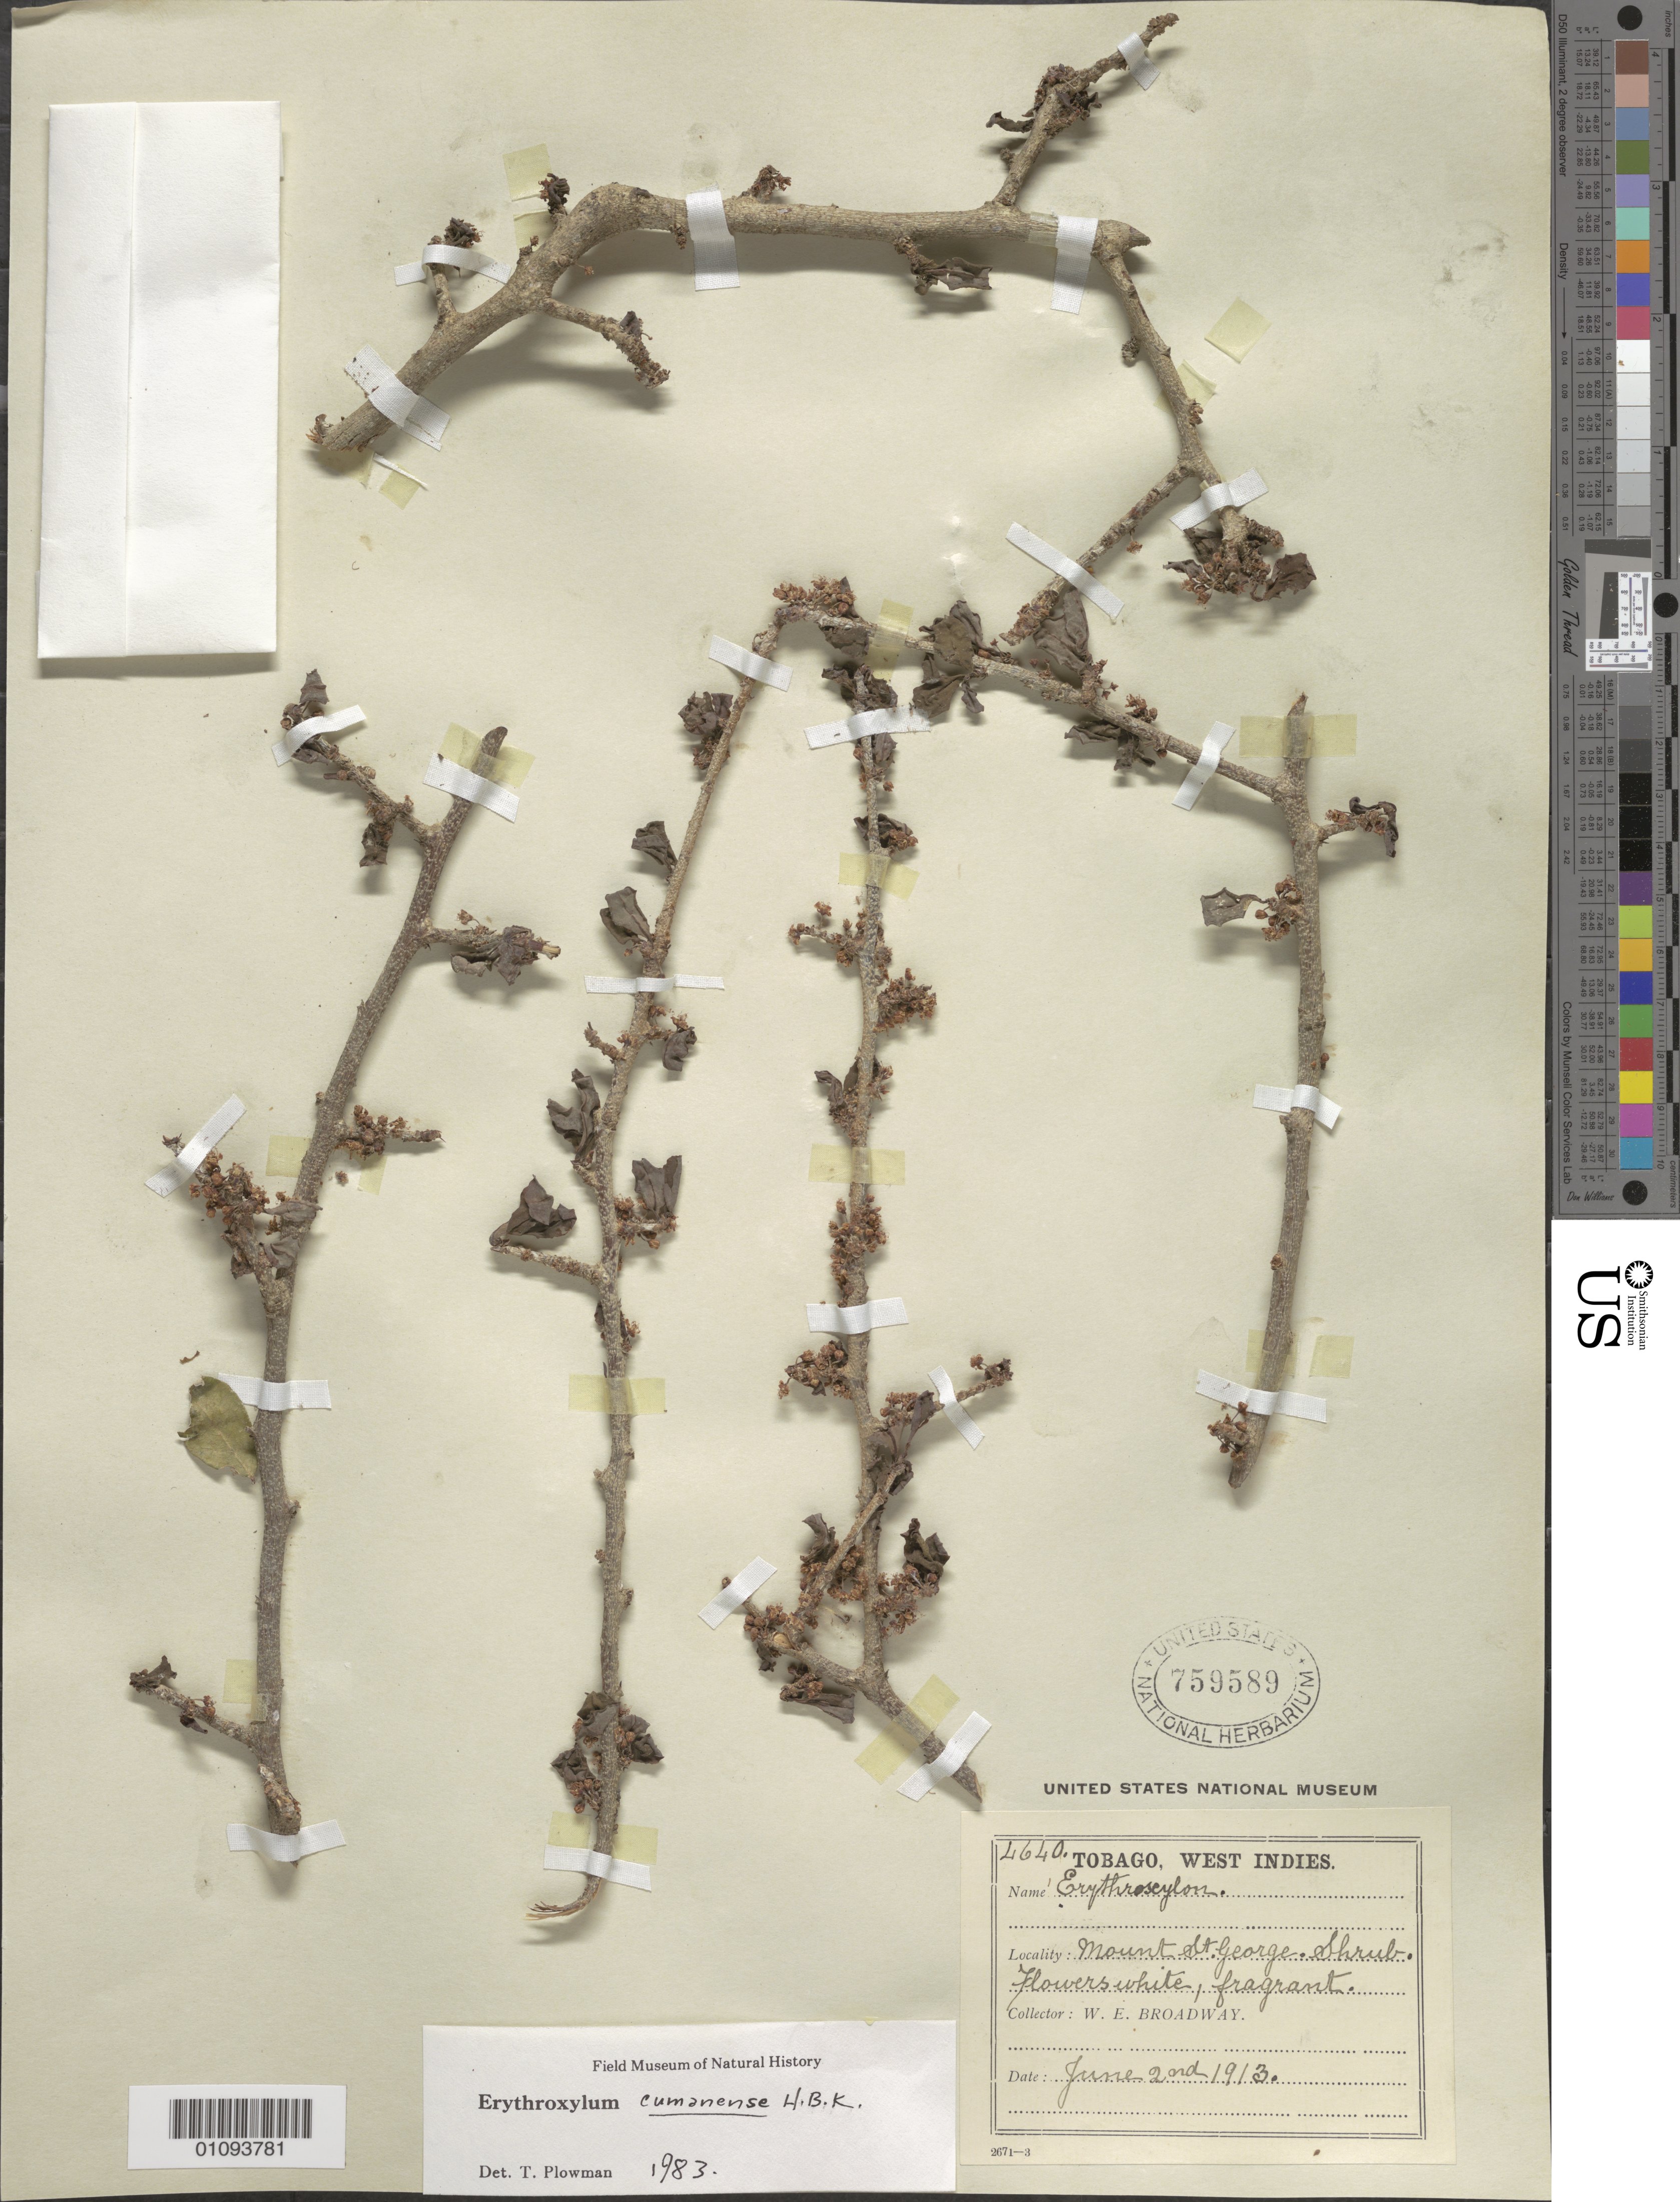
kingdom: Plantae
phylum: Tracheophyta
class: Magnoliopsida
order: Malpighiales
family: Erythroxylaceae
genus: Erythroxylum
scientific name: Erythroxylum cumanense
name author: Kunth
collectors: W. E. Broadway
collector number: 4640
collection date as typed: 02 Jun 1913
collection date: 1913-06-02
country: Trinidad and Tobago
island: Tobago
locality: Mount St. George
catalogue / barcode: US 759589